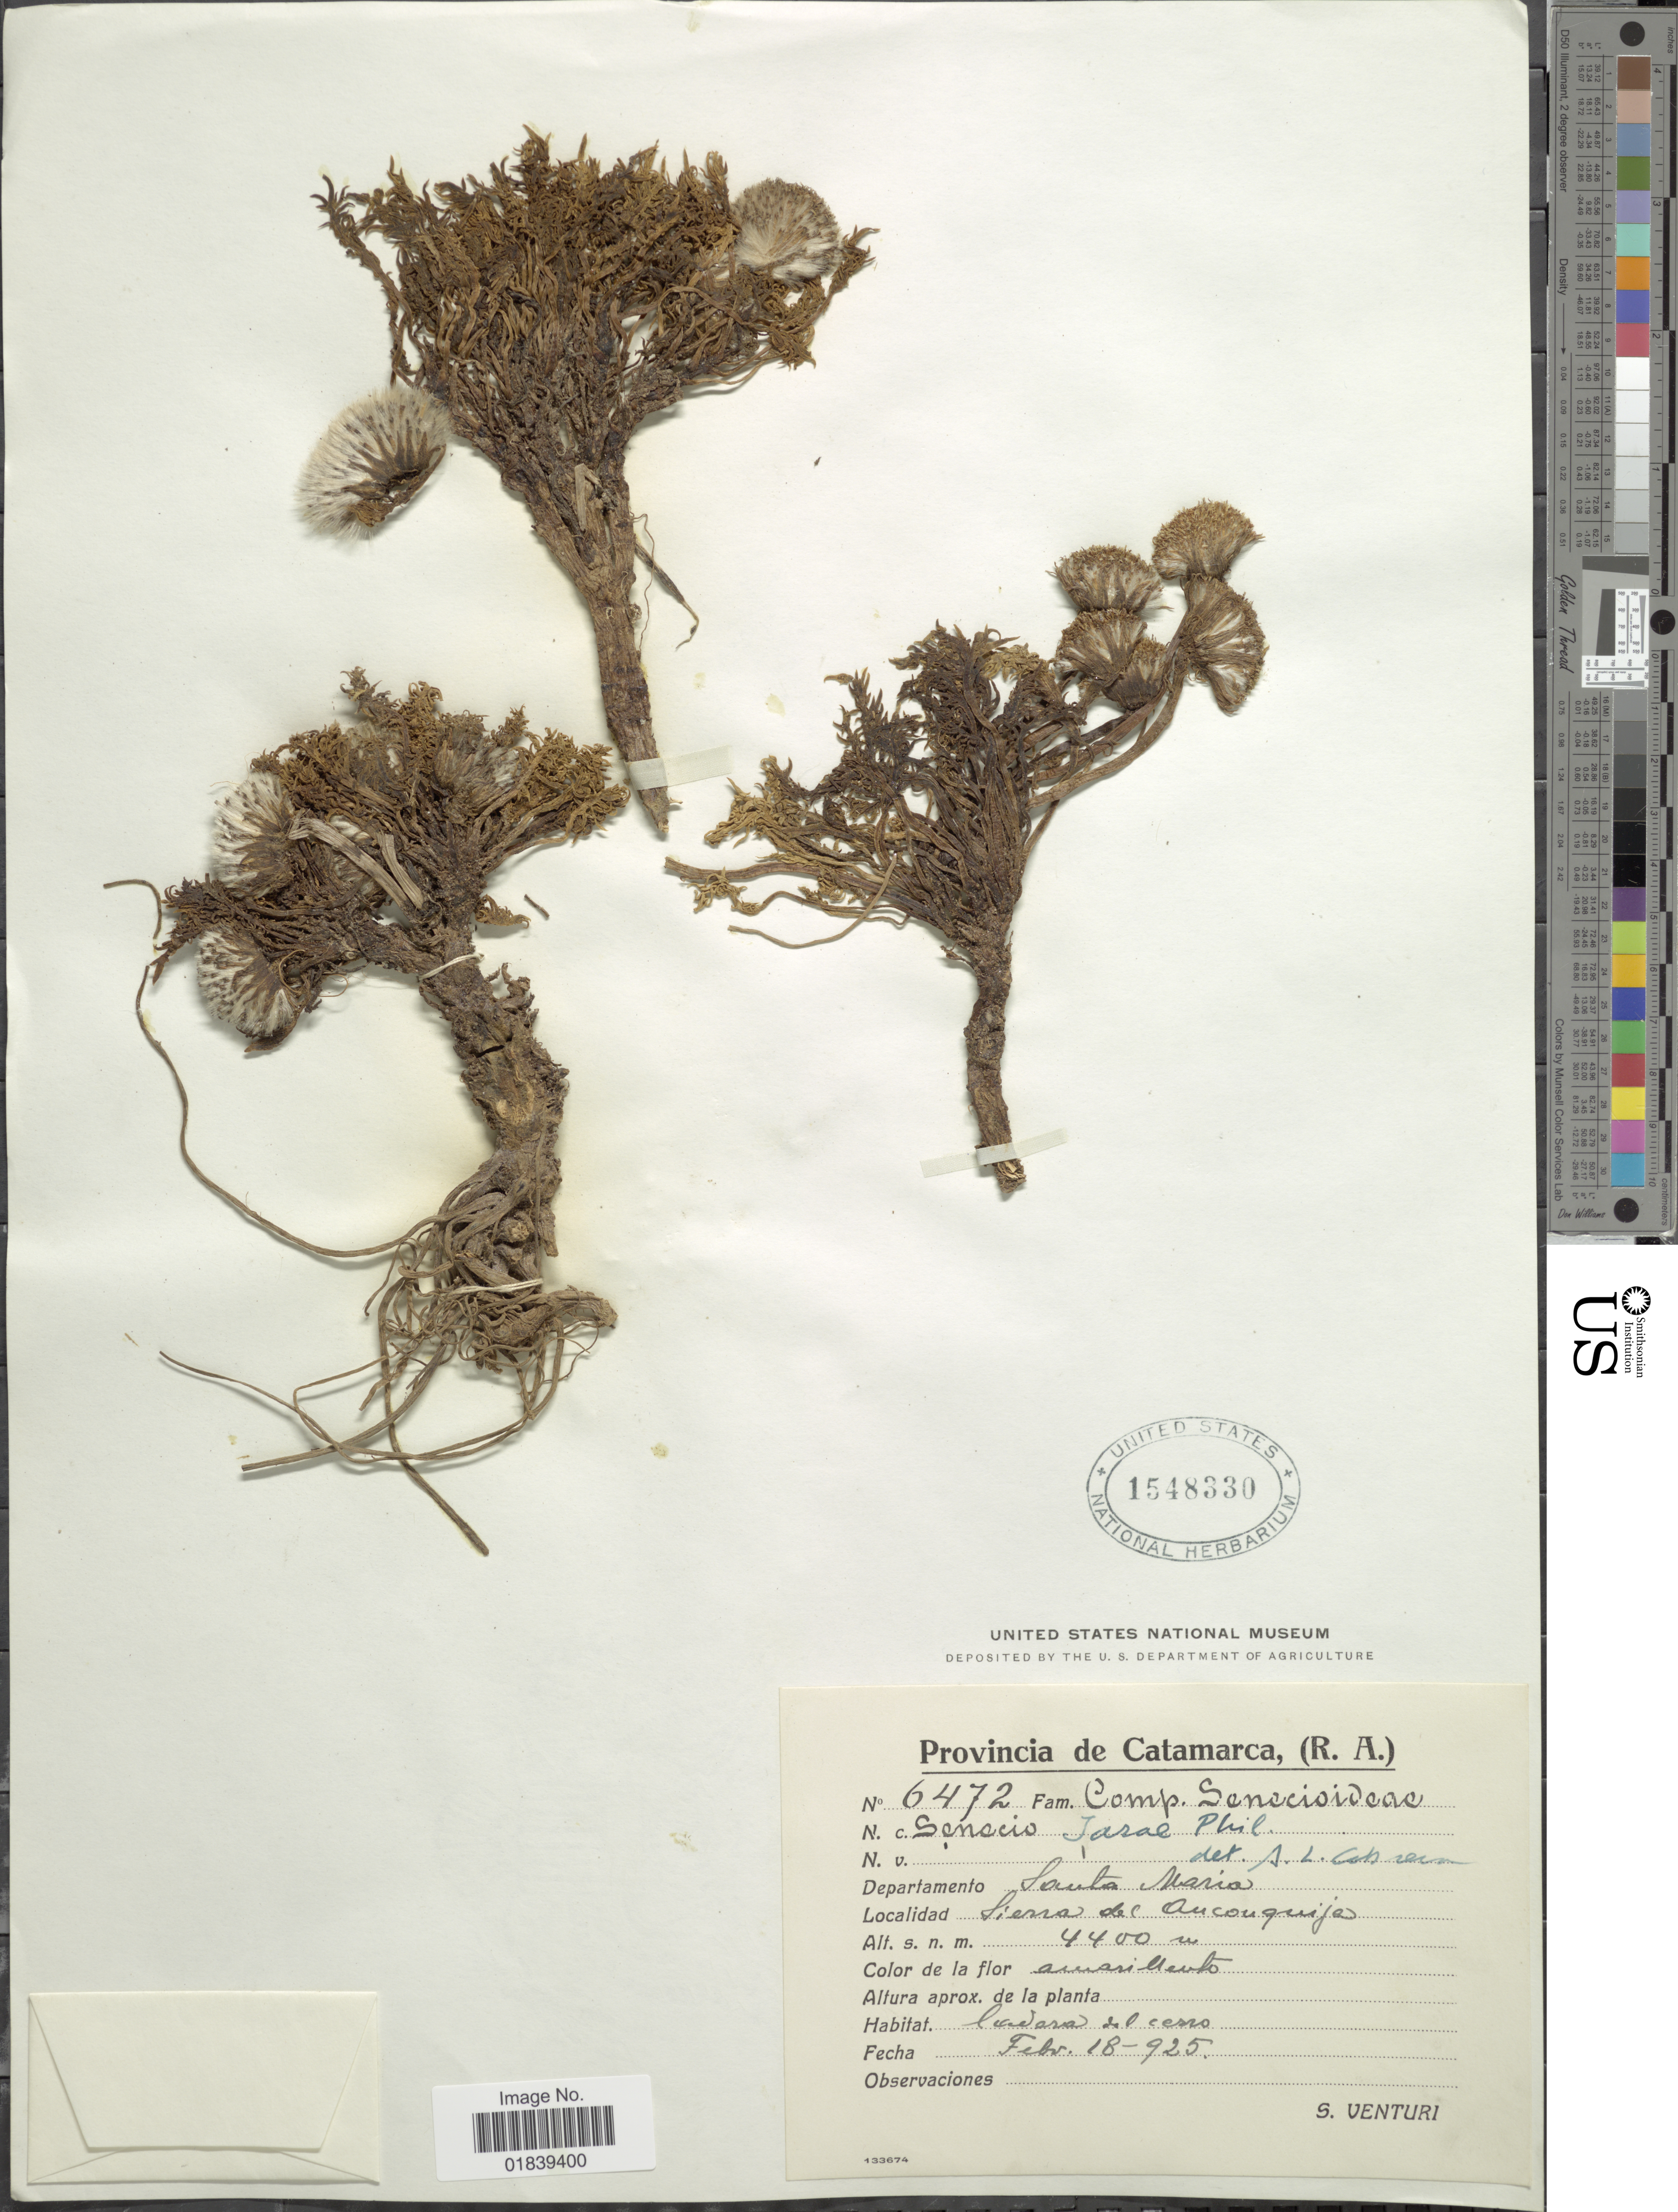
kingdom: Plantae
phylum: Tracheophyta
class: Magnoliopsida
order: Asterales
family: Asteraceae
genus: Senecio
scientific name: Senecio jarae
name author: Phil.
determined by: Salomon, Luciana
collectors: S. Venturi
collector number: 6472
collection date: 1925-02-18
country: Argentina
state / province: Catamarca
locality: Sierra del Aconquija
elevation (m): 4400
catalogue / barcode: US 1548330